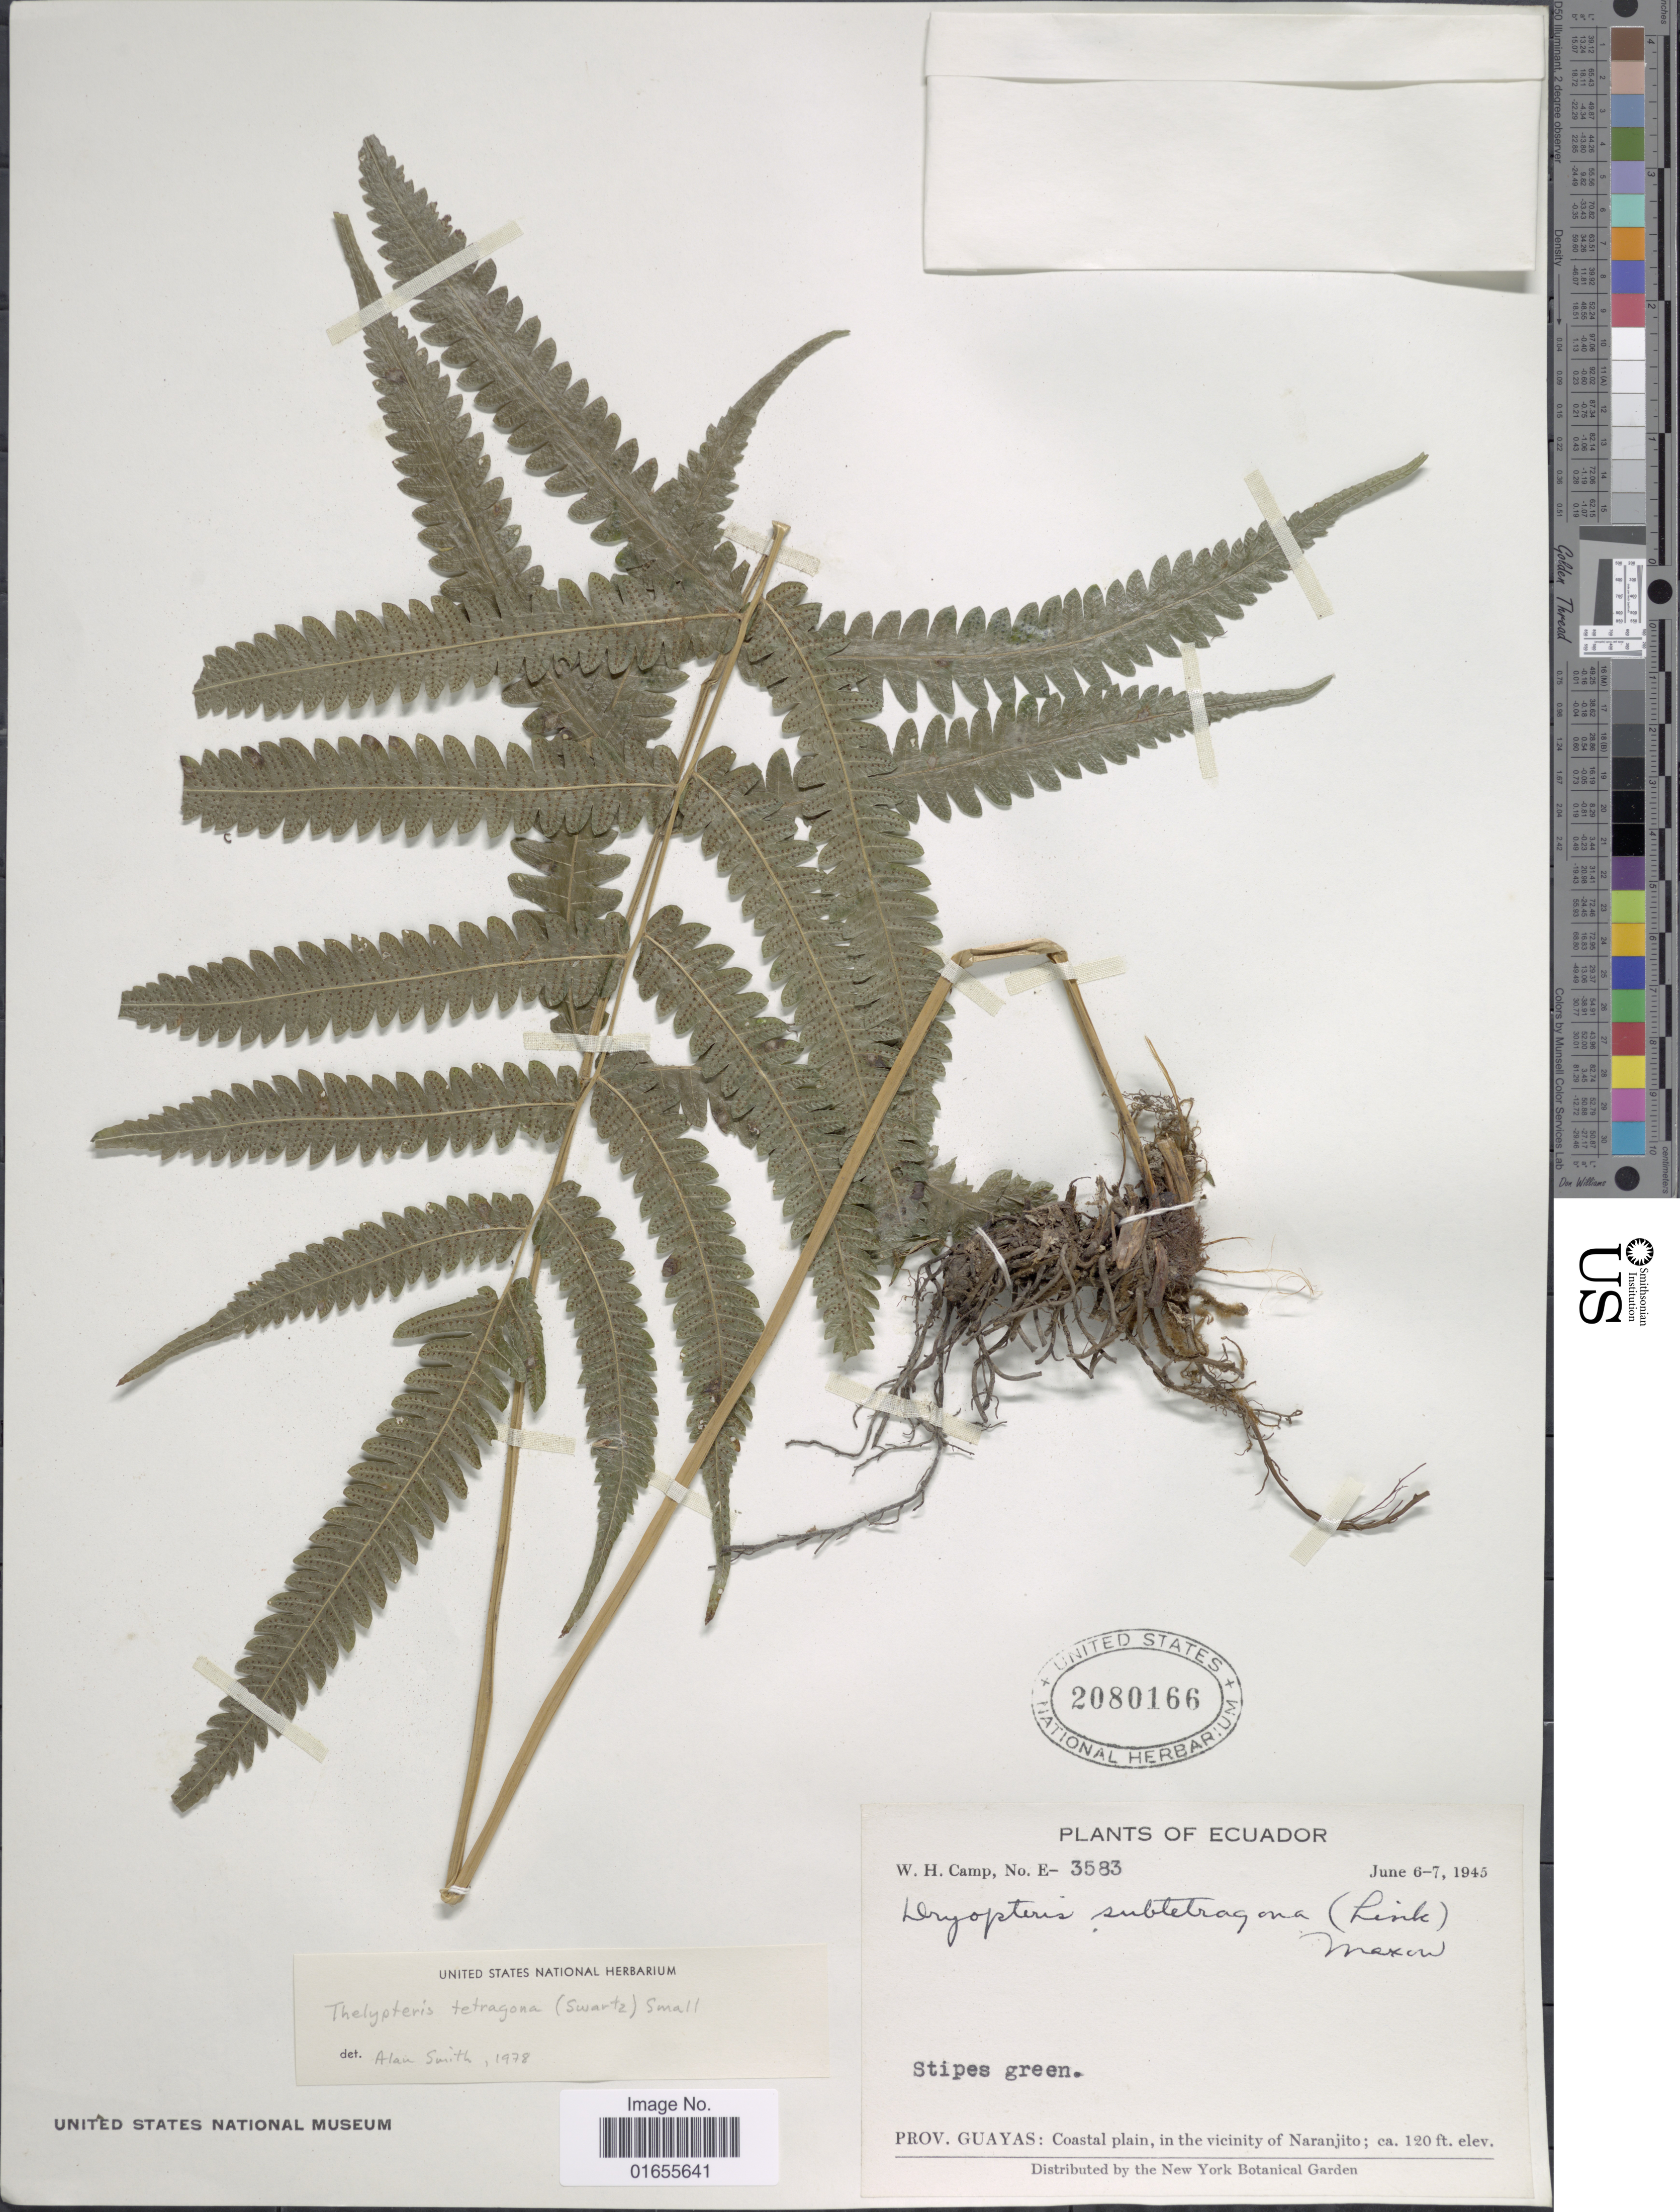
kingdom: Plantae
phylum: Tracheophyta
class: Polypodiopsida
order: Polypodiales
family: Thelypteridaceae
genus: Goniopteris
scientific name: Goniopteris tetragona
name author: (C. Presl) Sw.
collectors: W. H. Camp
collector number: E-3583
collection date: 1945-06-06/1945-06-07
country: Ecuador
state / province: Guayas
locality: Coastal plain, in the vicinity of Naranjito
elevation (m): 37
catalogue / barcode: US 2080166